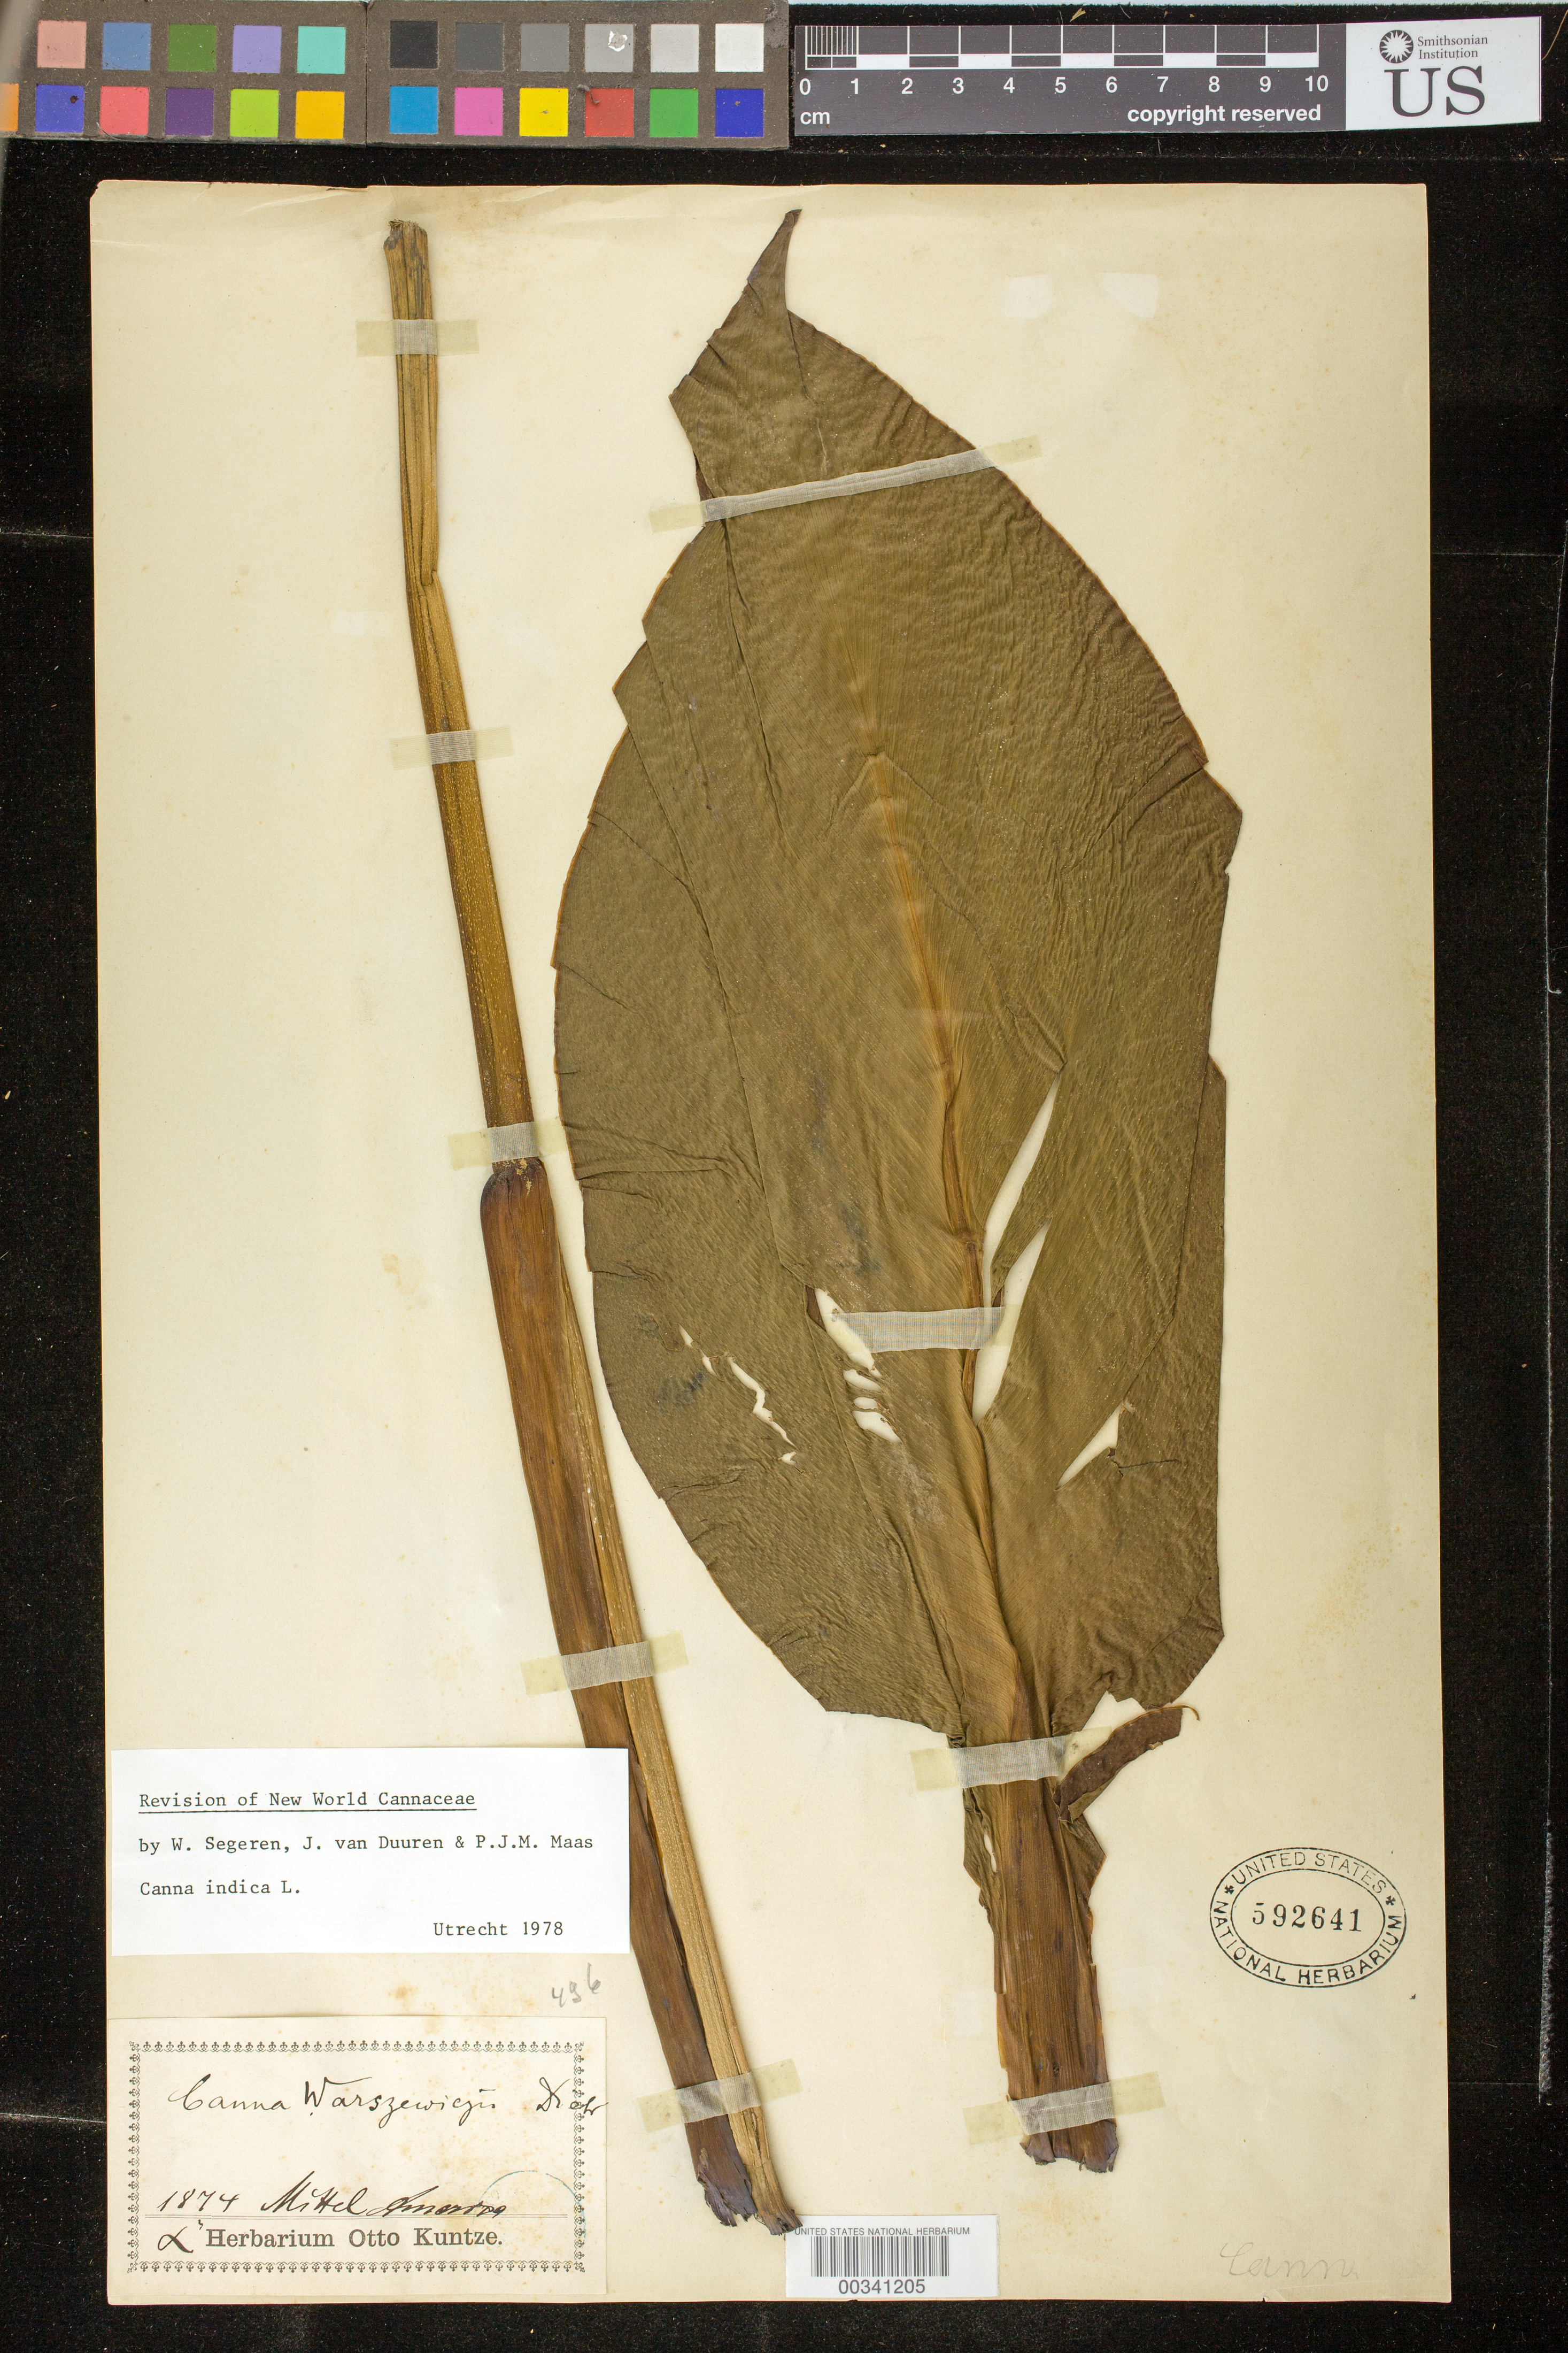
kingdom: Plantae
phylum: Tracheophyta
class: Liliopsida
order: Zingiberales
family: Cannaceae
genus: Canna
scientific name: Canna indica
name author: L.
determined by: Segeren, W.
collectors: ex Herb. O. Kuntze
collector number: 1874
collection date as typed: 1874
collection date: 1874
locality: Mittel Amerika [intepreted]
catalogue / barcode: US 592641